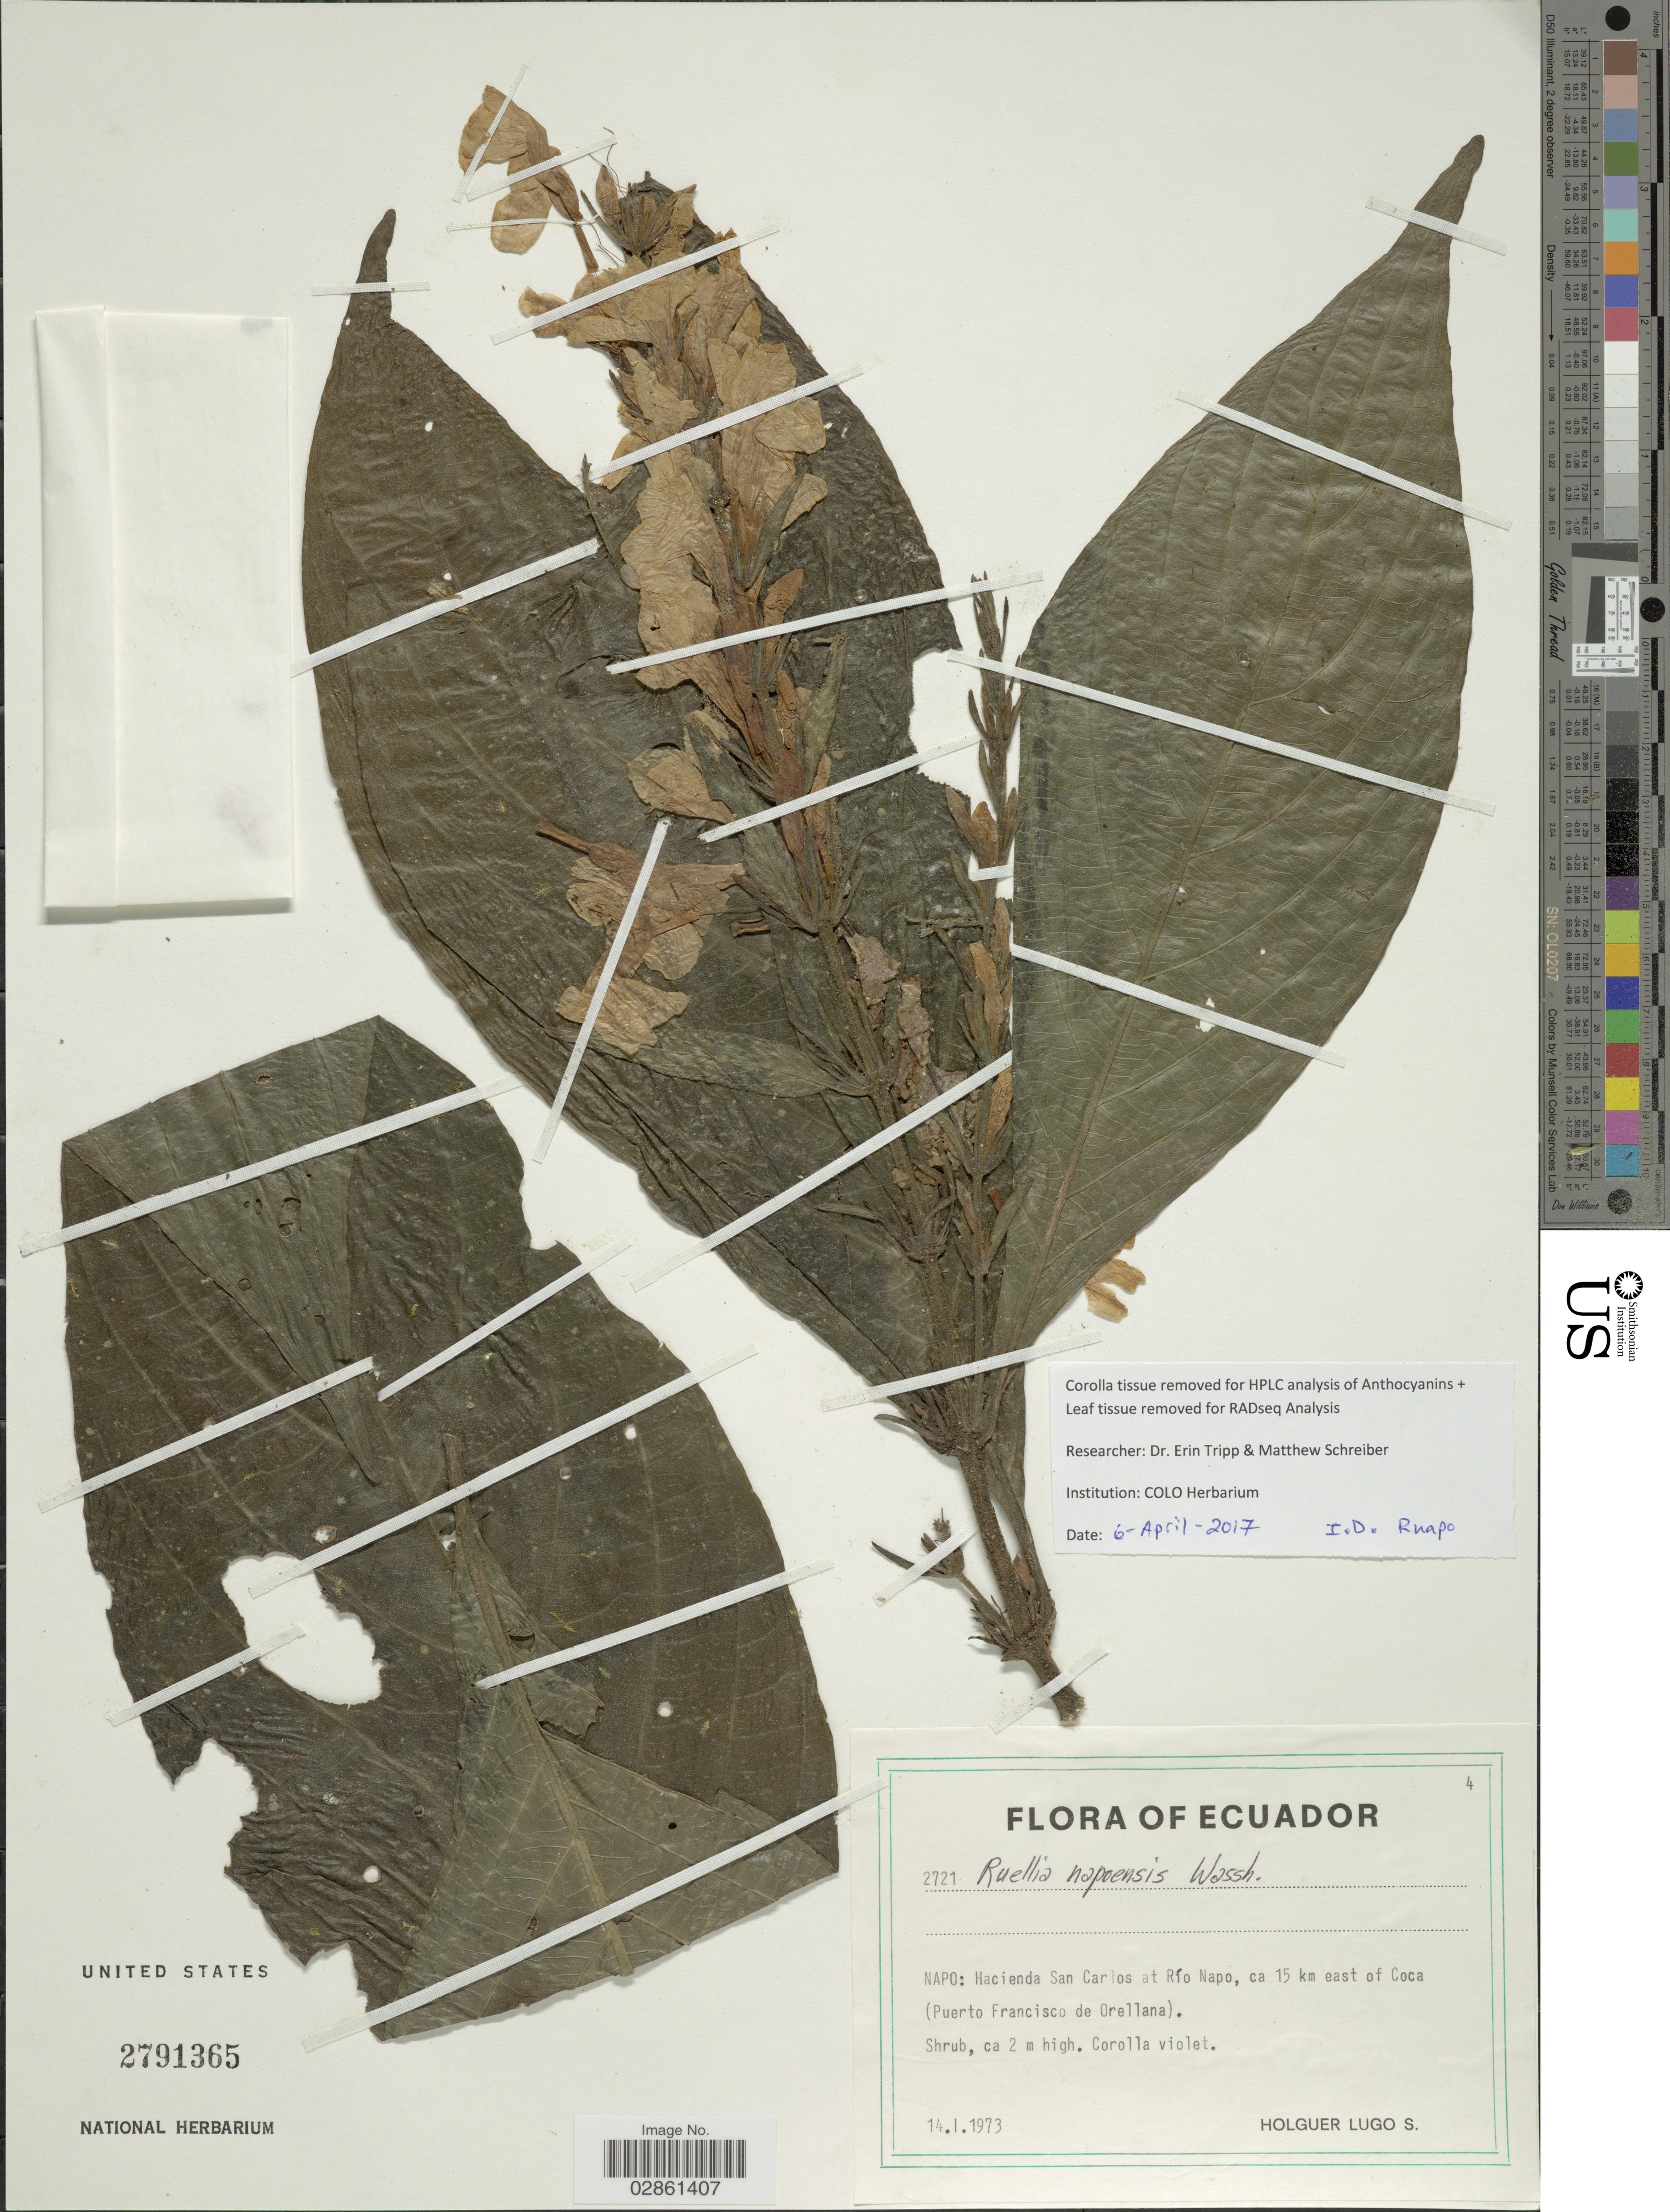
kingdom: Plantae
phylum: Tracheophyta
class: Magnoliopsida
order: Lamiales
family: Acanthaceae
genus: Ruellia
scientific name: Ruellia napoensis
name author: Wassh.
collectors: H. Lugo S.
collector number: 2721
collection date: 1973-01-14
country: Ecuador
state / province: Napo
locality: Hacienda San Carlos at Río Napo, ca 15 km east of Coca (Puerto Francisco de Orellana).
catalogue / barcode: US 2791365